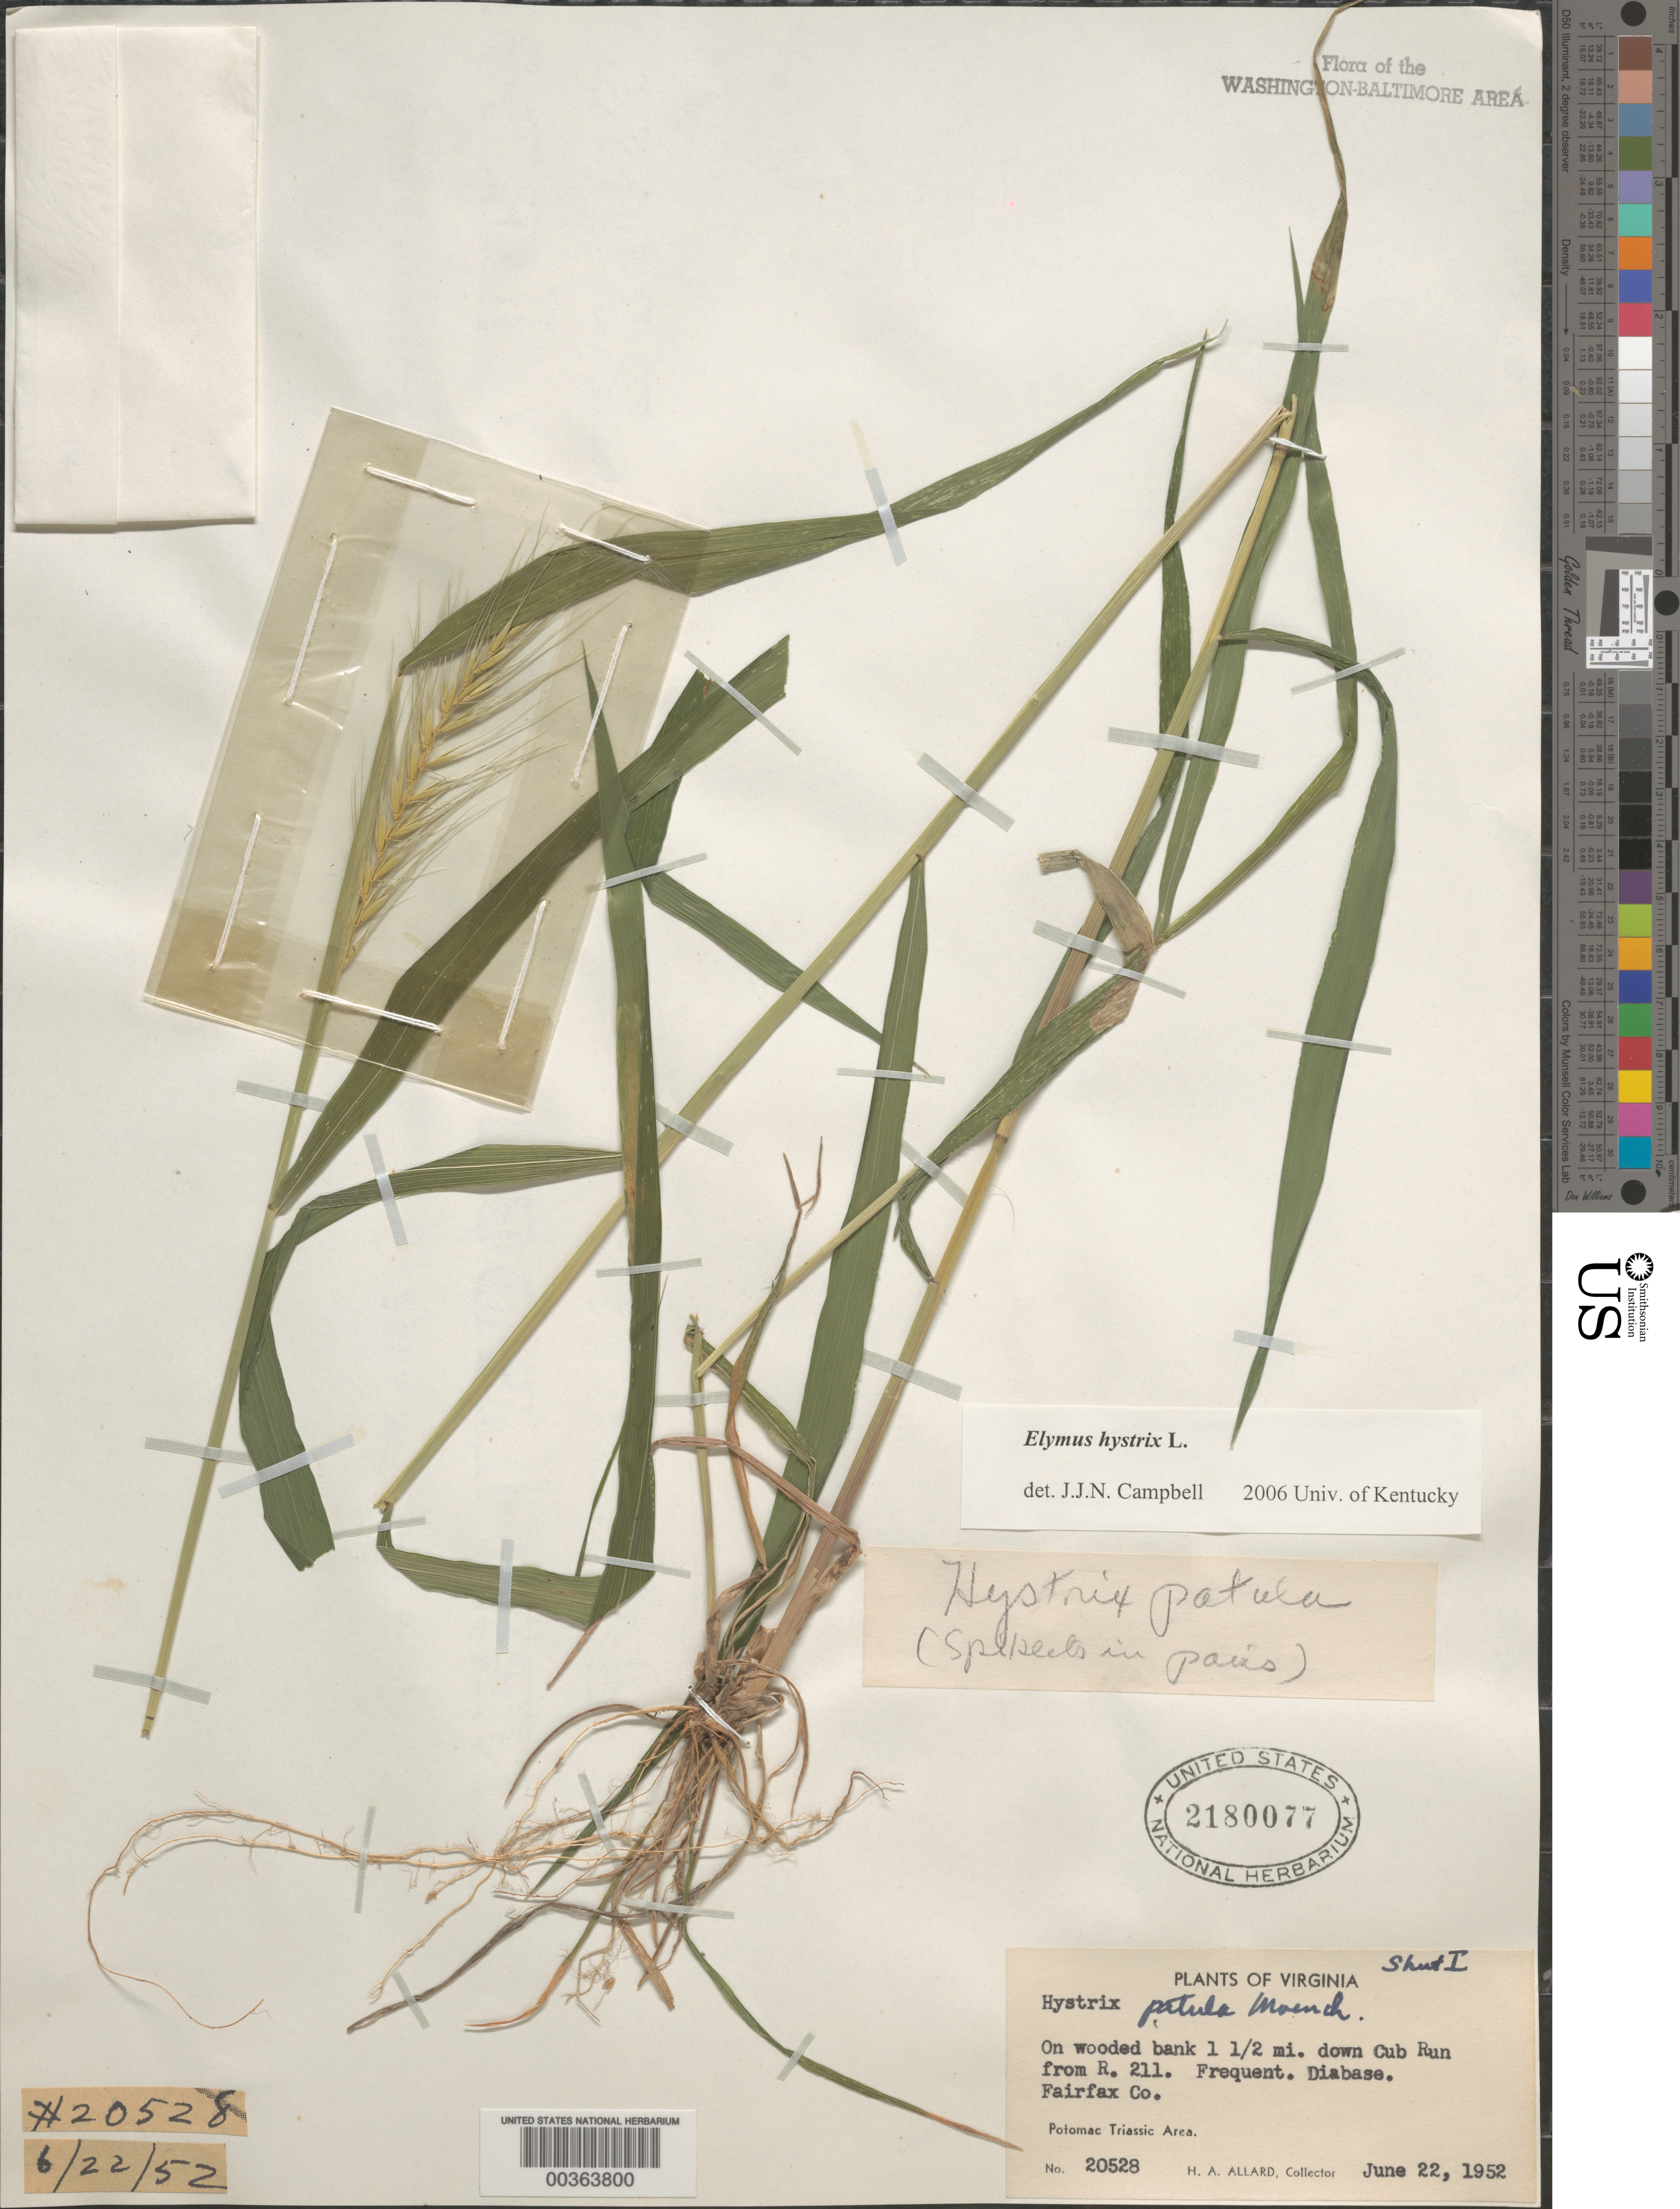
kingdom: Plantae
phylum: Tracheophyta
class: Liliopsida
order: Poales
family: Poaceae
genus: Elymus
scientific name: Elymus hystrix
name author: L.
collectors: H. A. Allard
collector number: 20528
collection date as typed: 22 Jun 1952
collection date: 1952-06-22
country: United States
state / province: Virginia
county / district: Fairfax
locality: Downstream from Route 211 on Cub Run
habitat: On wooded bank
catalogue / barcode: US 2180077